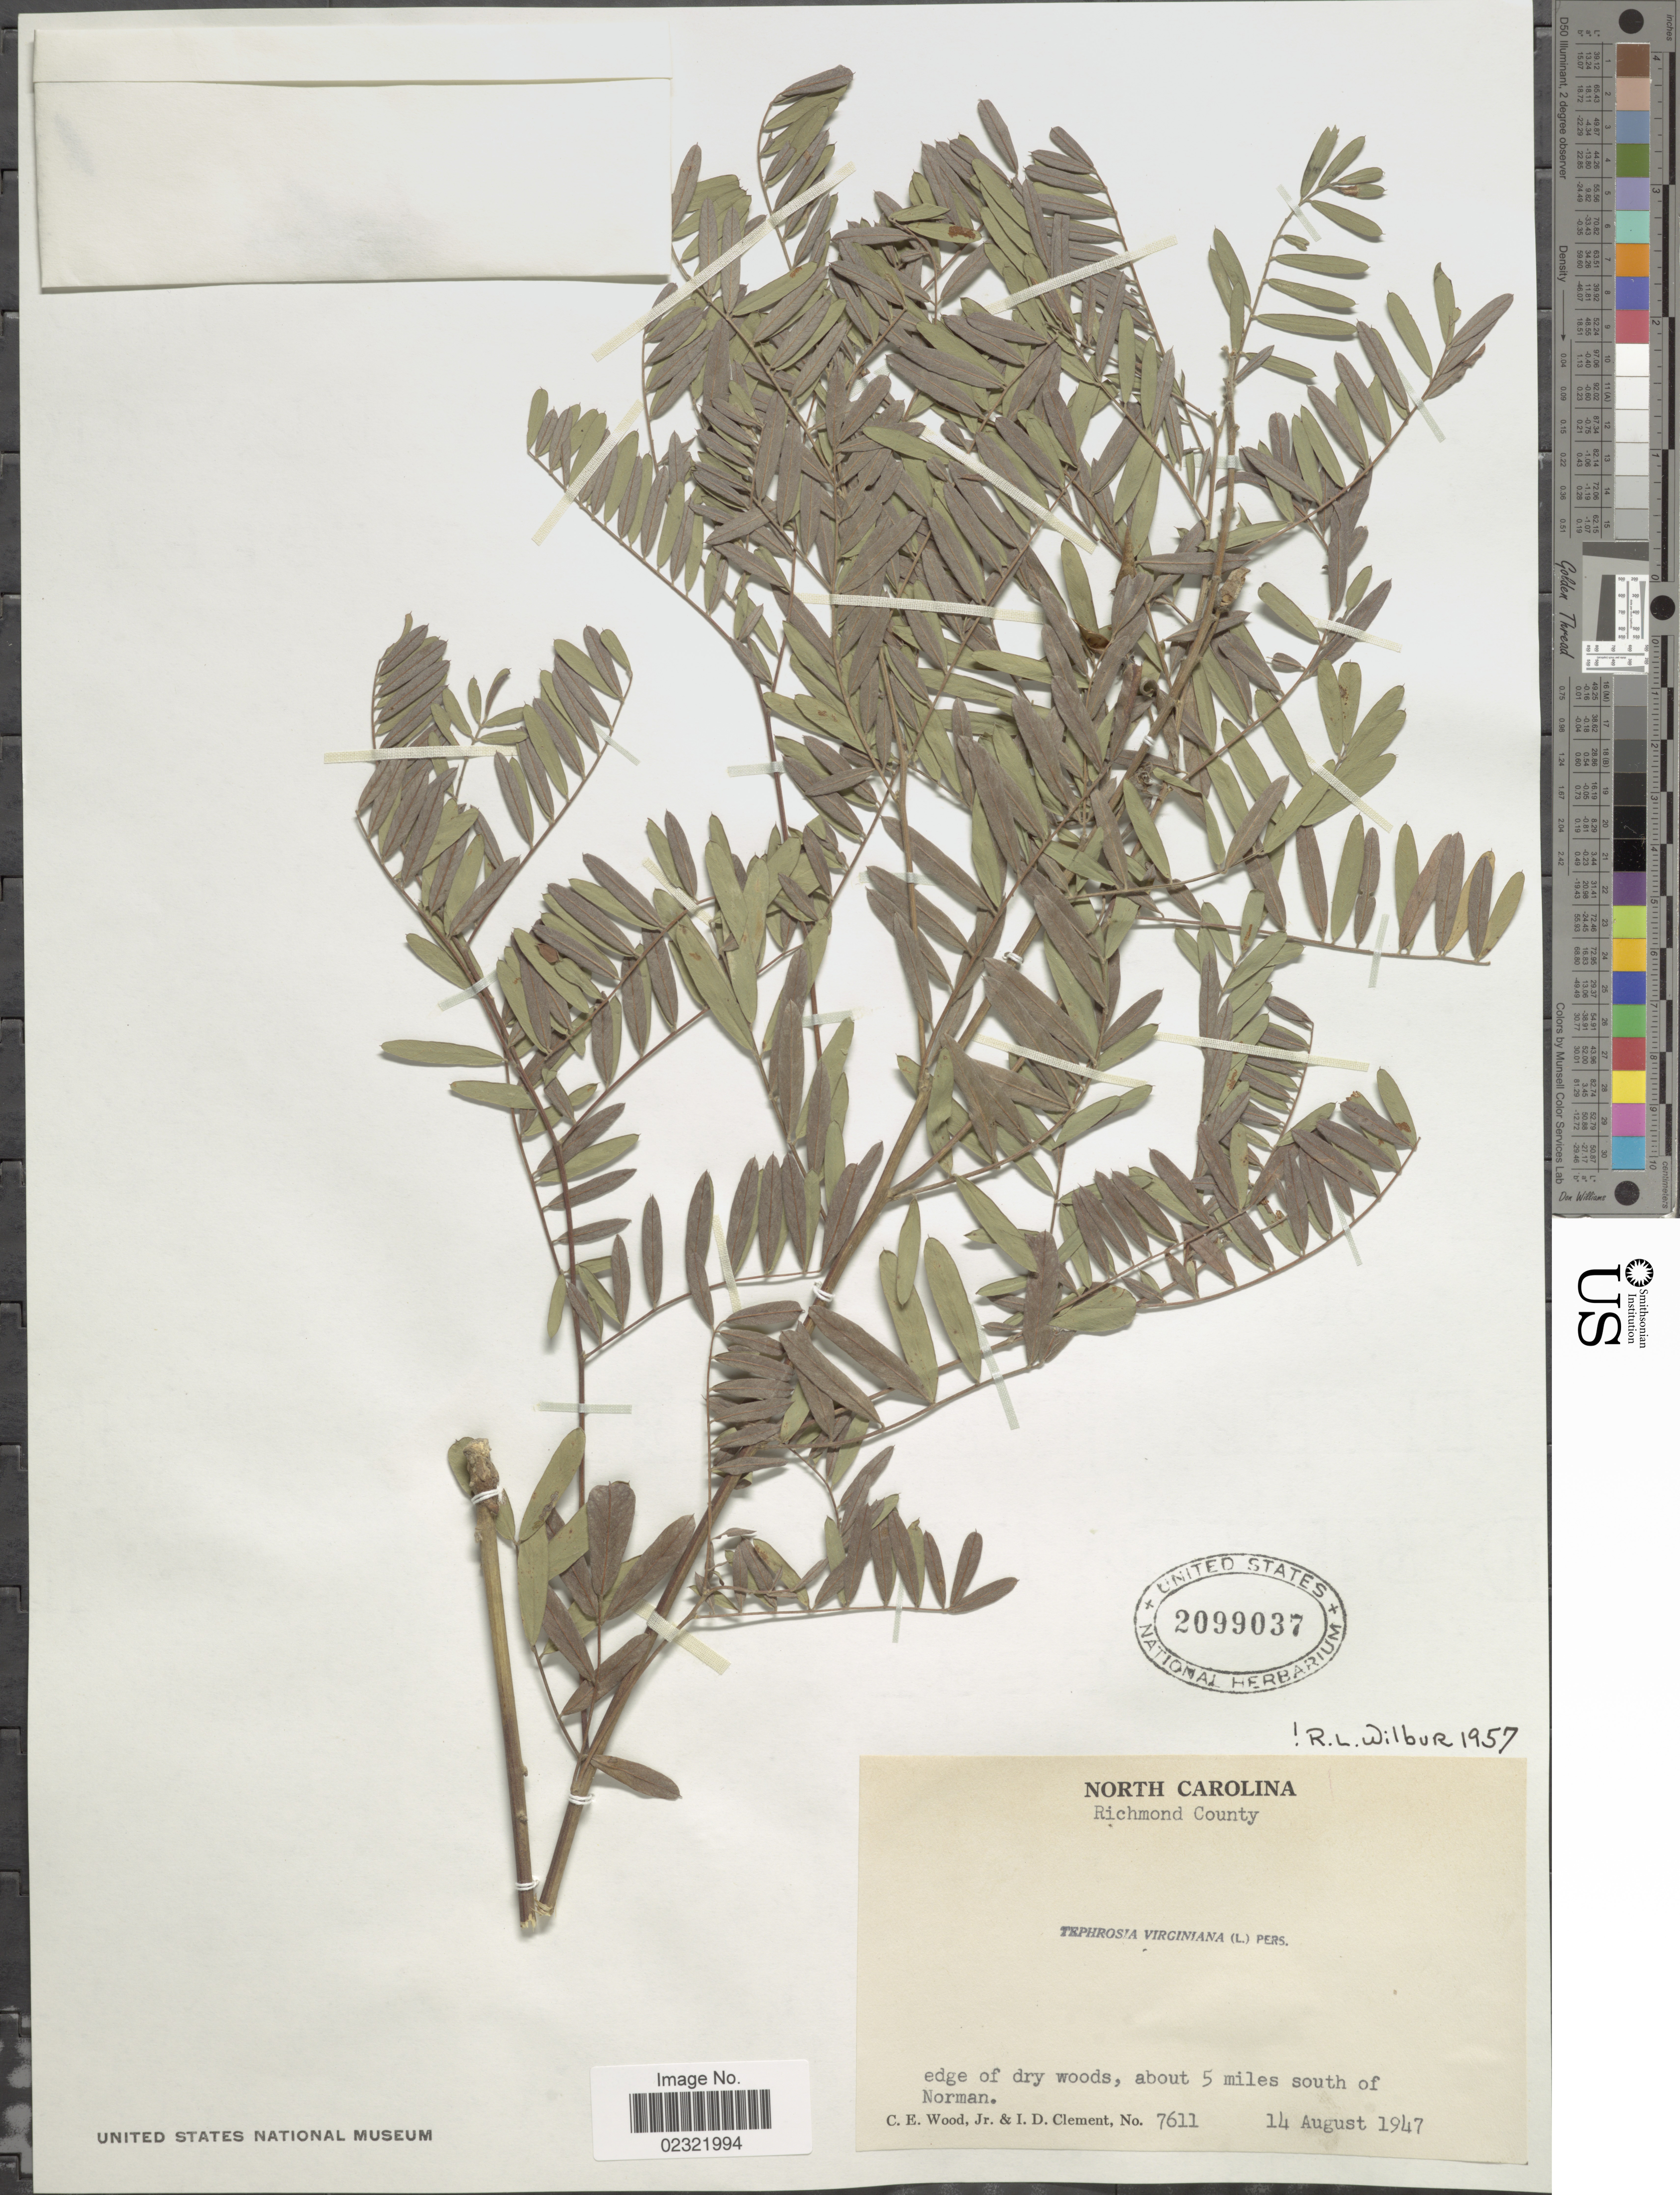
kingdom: Plantae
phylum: Tracheophyta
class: Magnoliopsida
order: Fabales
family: Fabaceae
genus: Tephrosia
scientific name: Tephrosia virginiana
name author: (L.) Pers.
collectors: C. Wood & I. Clement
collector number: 7611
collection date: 1947-08-14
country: United States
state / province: North Carolina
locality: Richmond County, edge of dry woods, about 5 miles south of Norman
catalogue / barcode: US 2099037